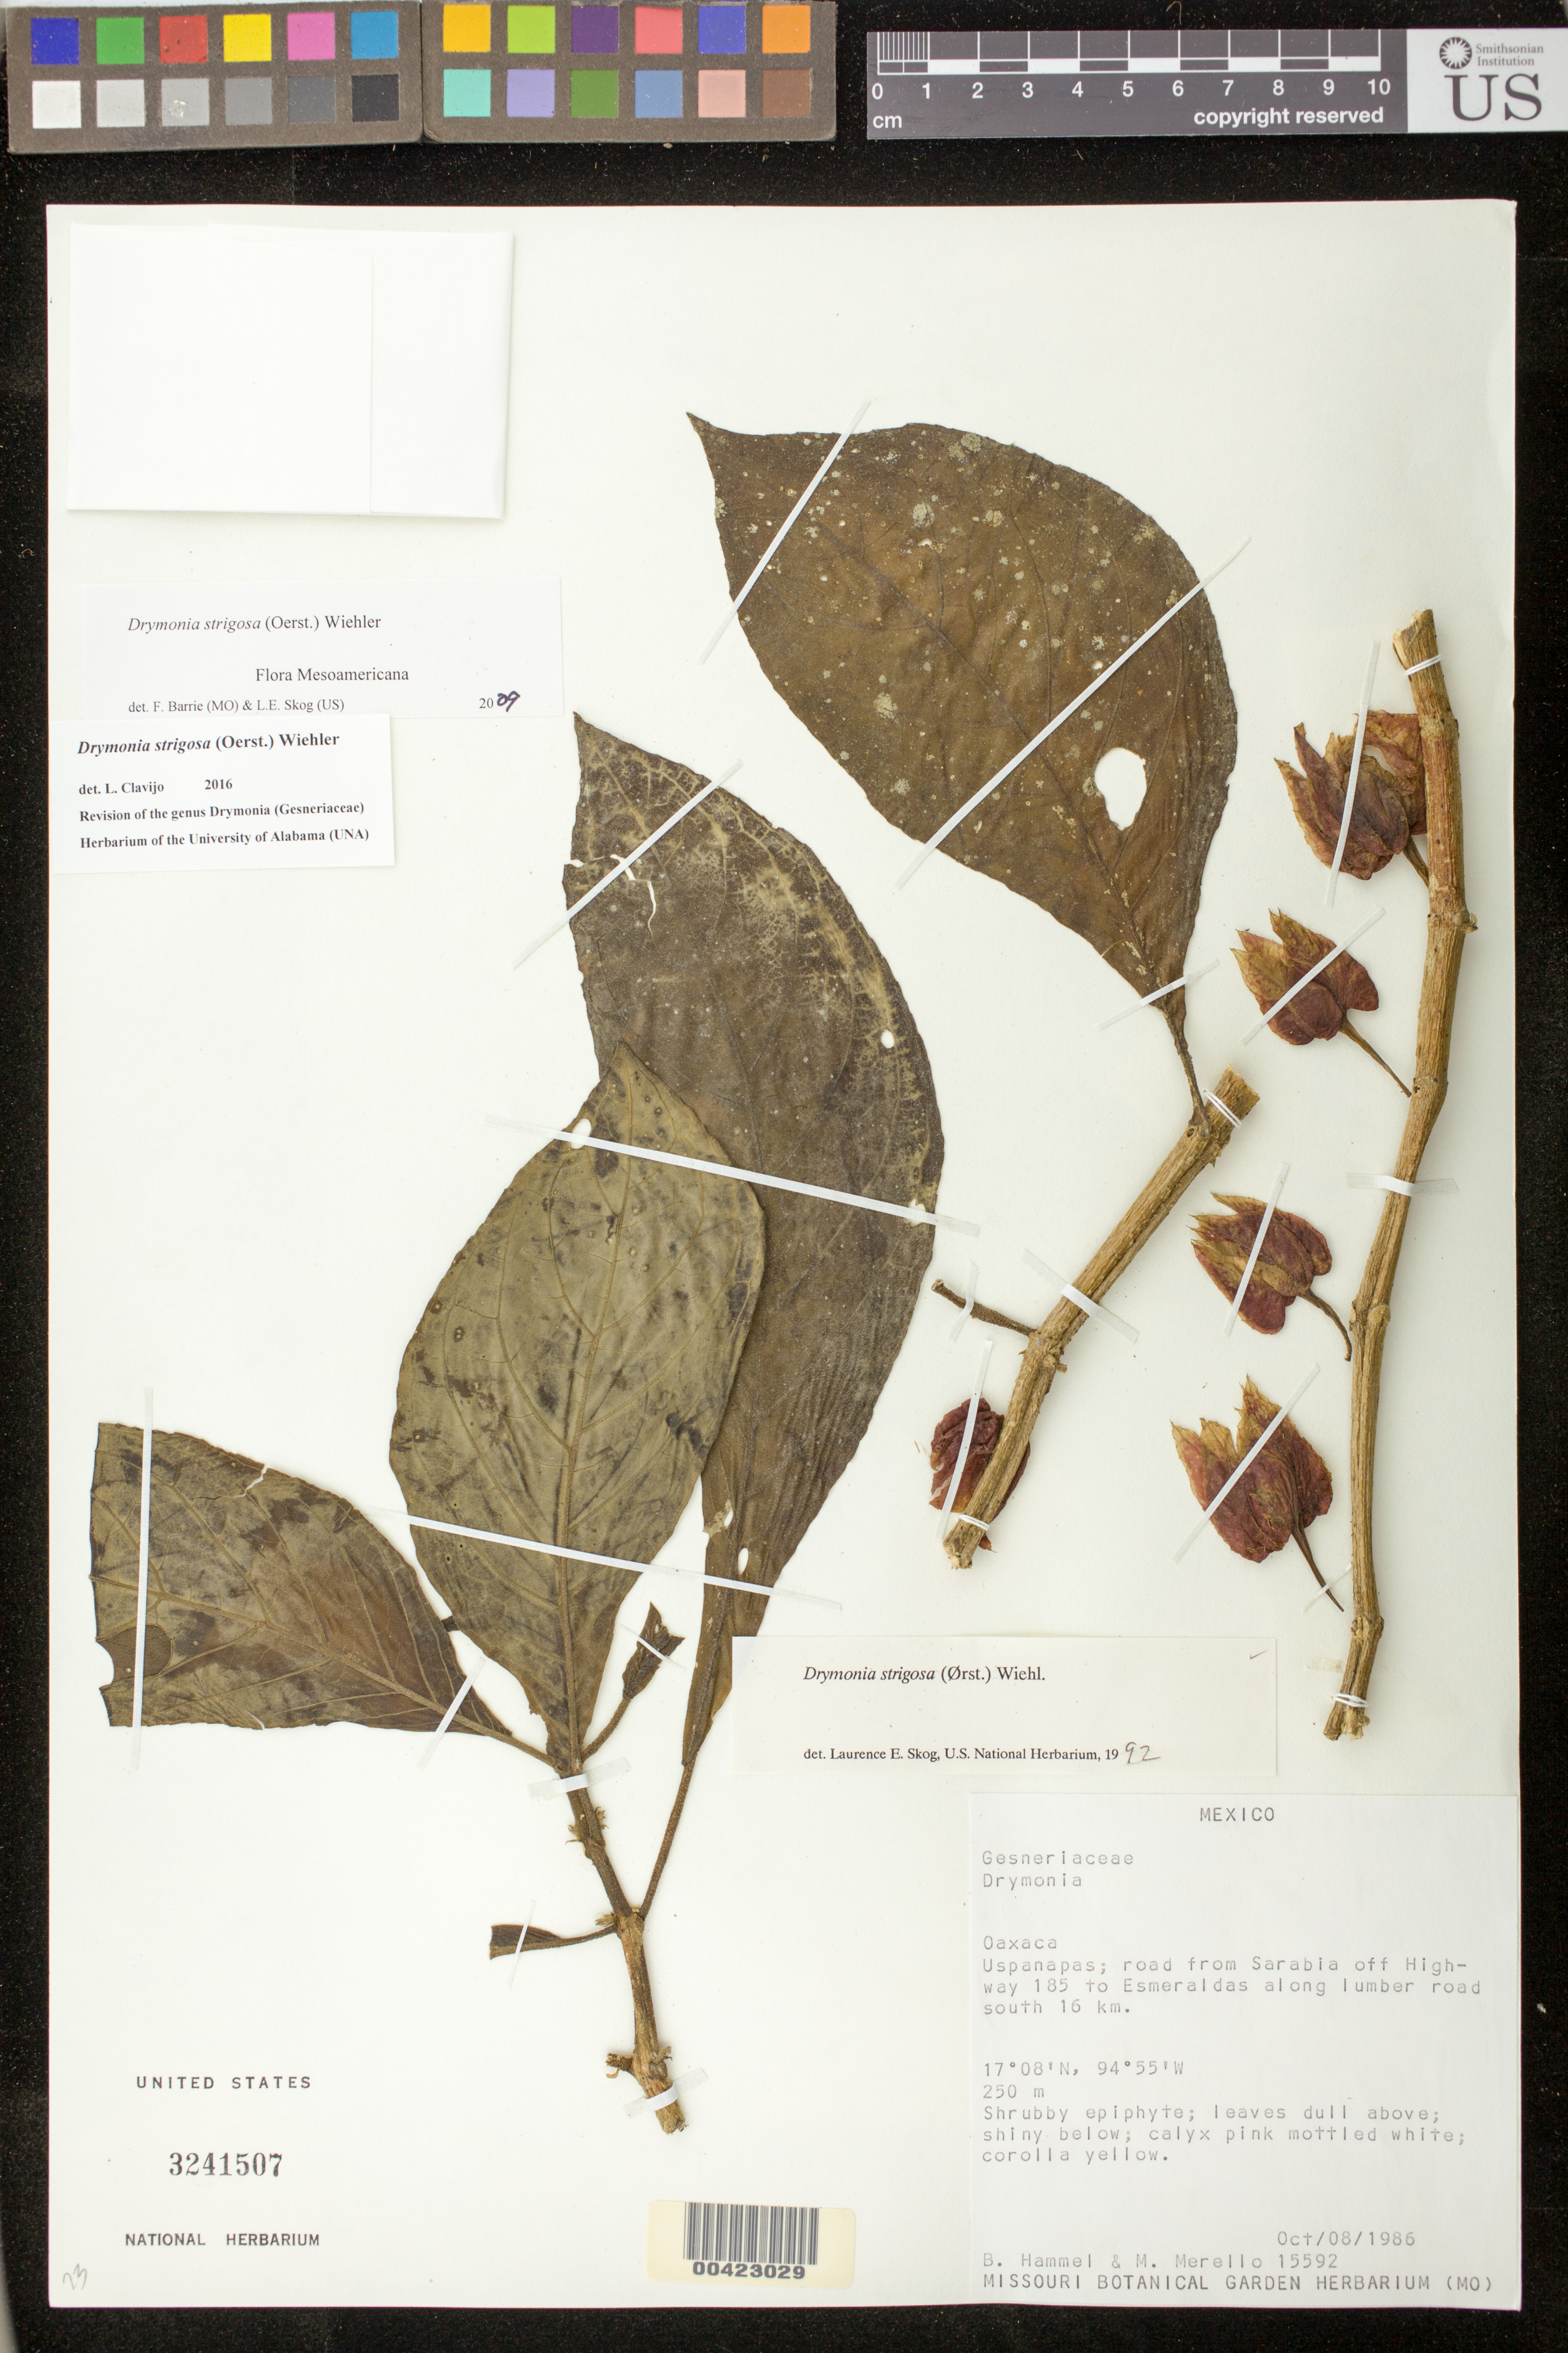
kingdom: Plantae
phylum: Tracheophyta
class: Magnoliopsida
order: Lamiales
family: Gesneriaceae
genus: Drymonia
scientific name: Drymonia strigosa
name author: (Oerst.) Wiehler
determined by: Skog, Laurence E.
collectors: B. Hammel & M. Merello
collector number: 15592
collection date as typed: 08 Oct 1986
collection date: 1986-10-08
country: Mexico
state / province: Oaxaca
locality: Uspanapas; road from Sarabia off Highway 185 to Esmeraldas along lumber road south 16 km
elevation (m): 250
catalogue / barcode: US 3241507